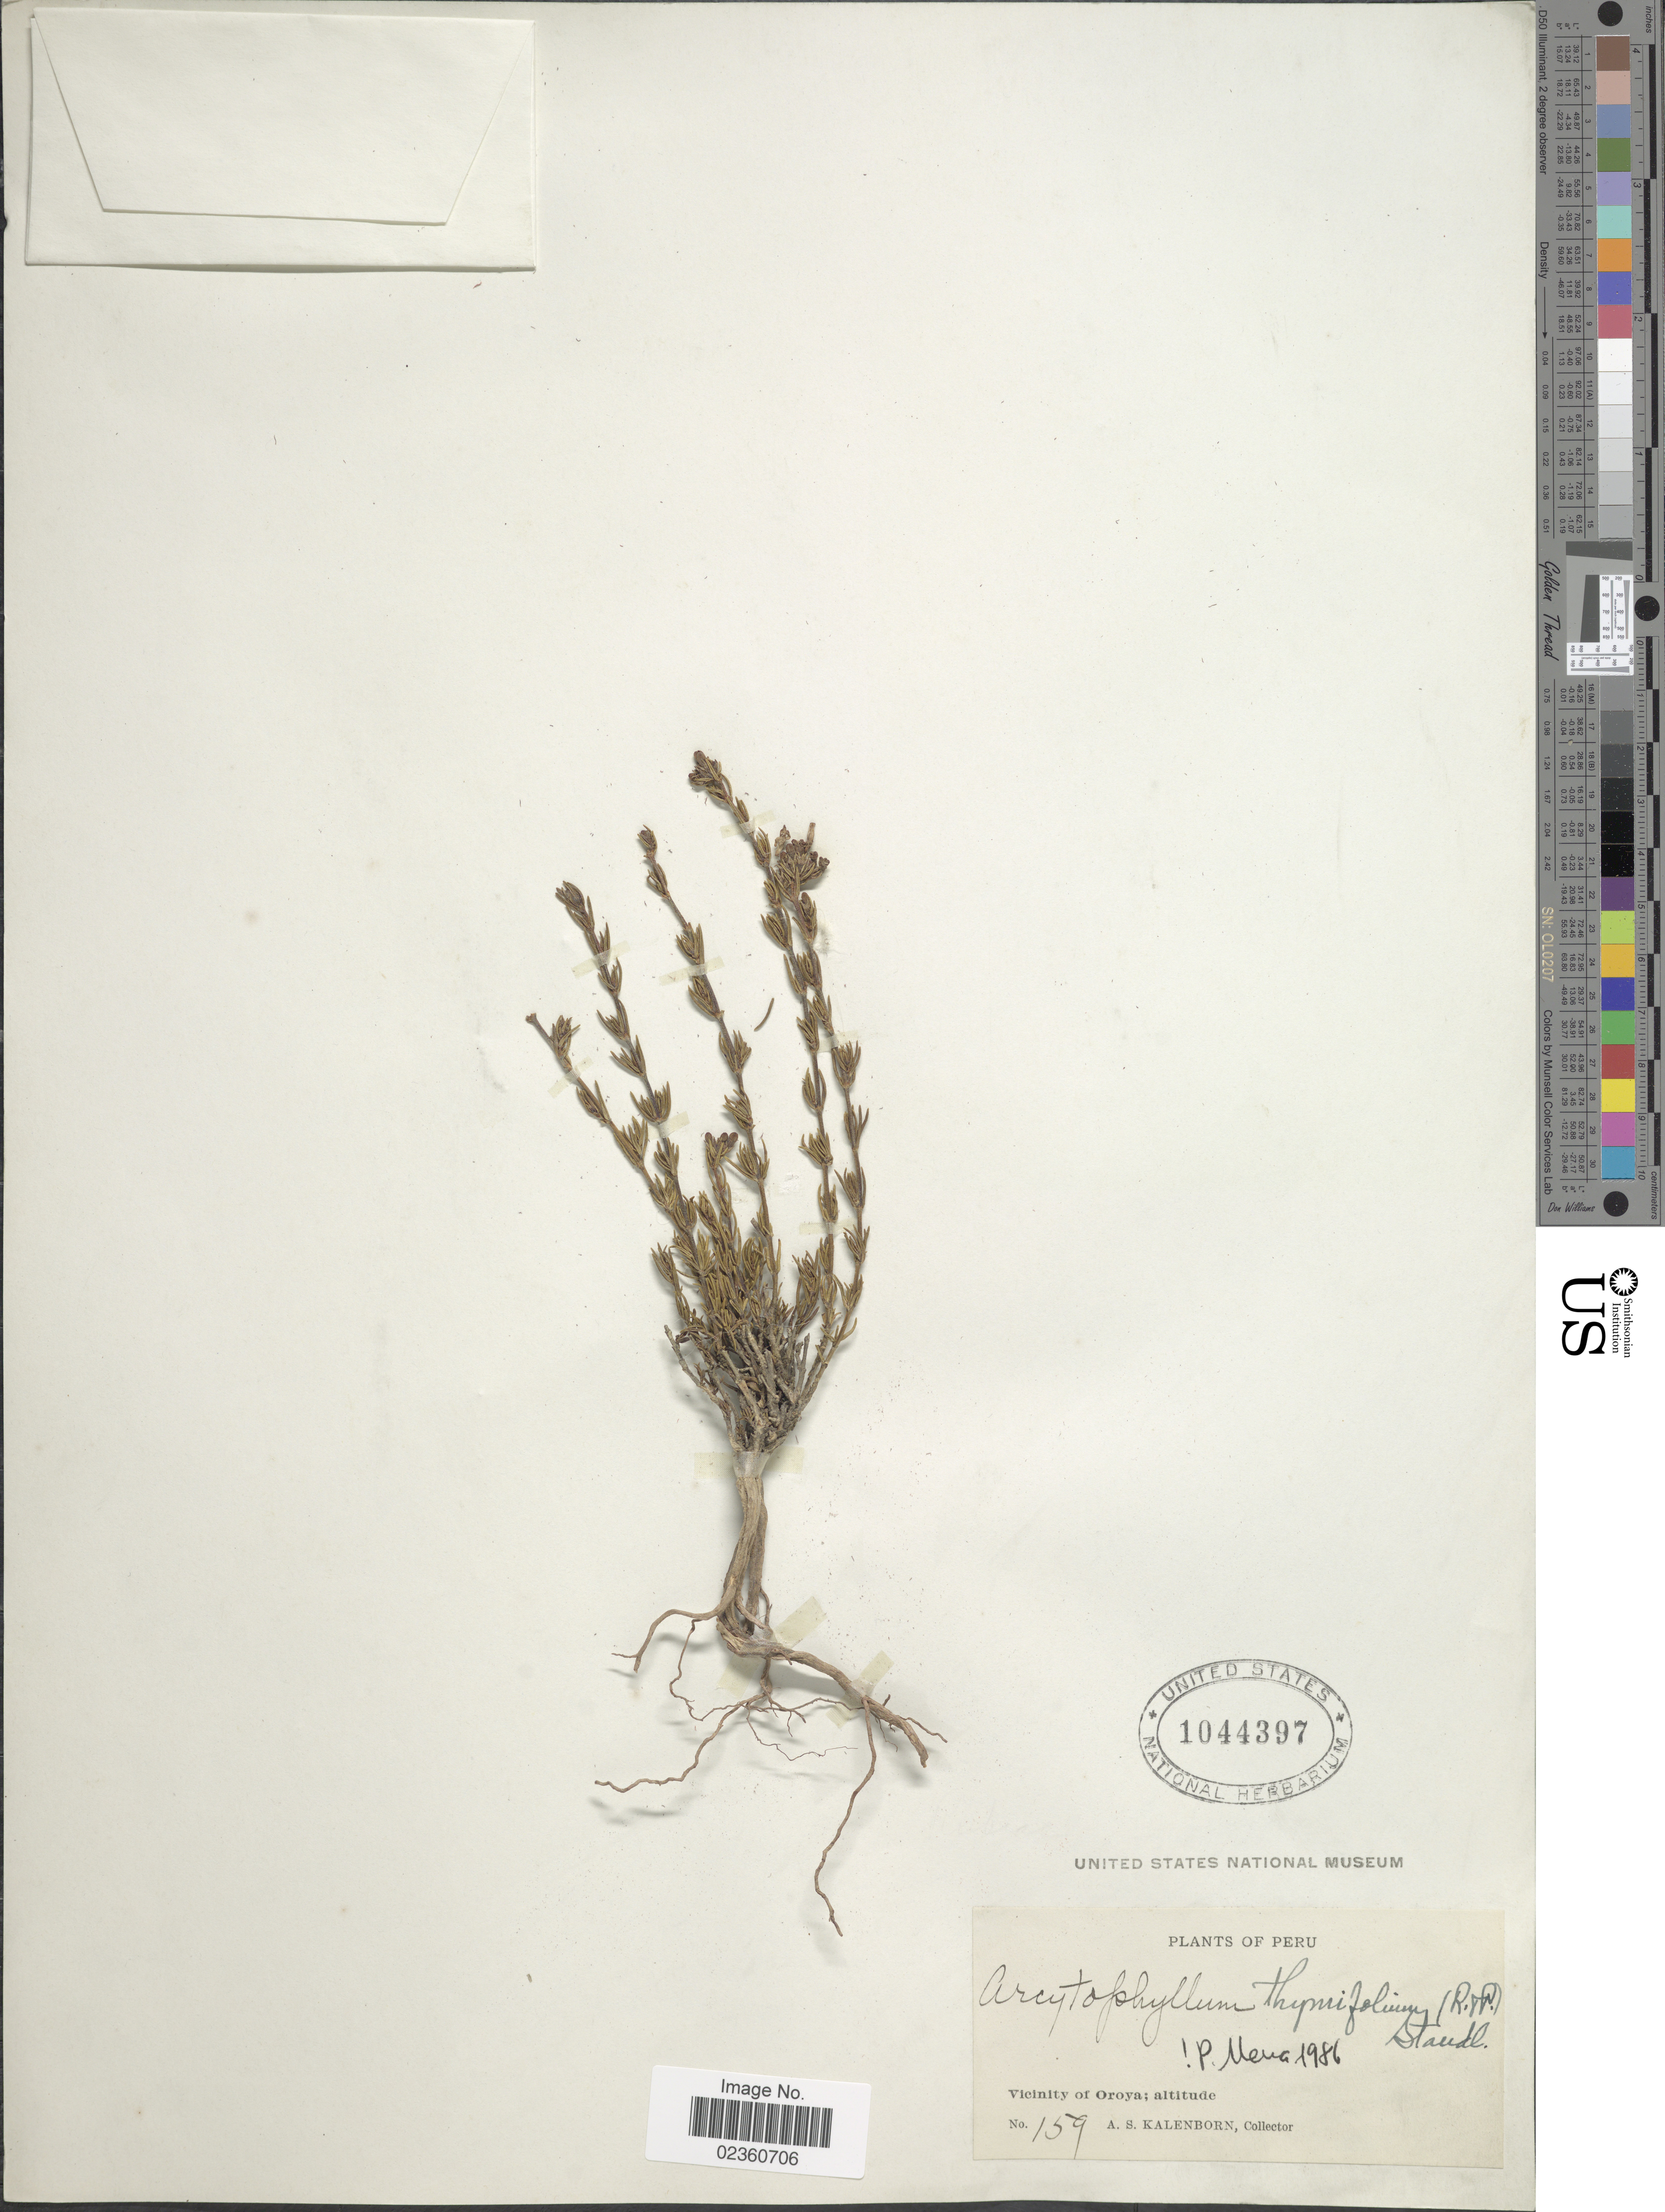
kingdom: Plantae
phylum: Tracheophyta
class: Magnoliopsida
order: Gentianales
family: Rubiaceae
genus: Arcytophyllum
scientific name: Arcytophyllum thymifolium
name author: (Ruiz & Pav.) Standl.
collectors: A. Kalenborn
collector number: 159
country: Peru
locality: Vicinity of Oroya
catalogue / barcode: US 1044397